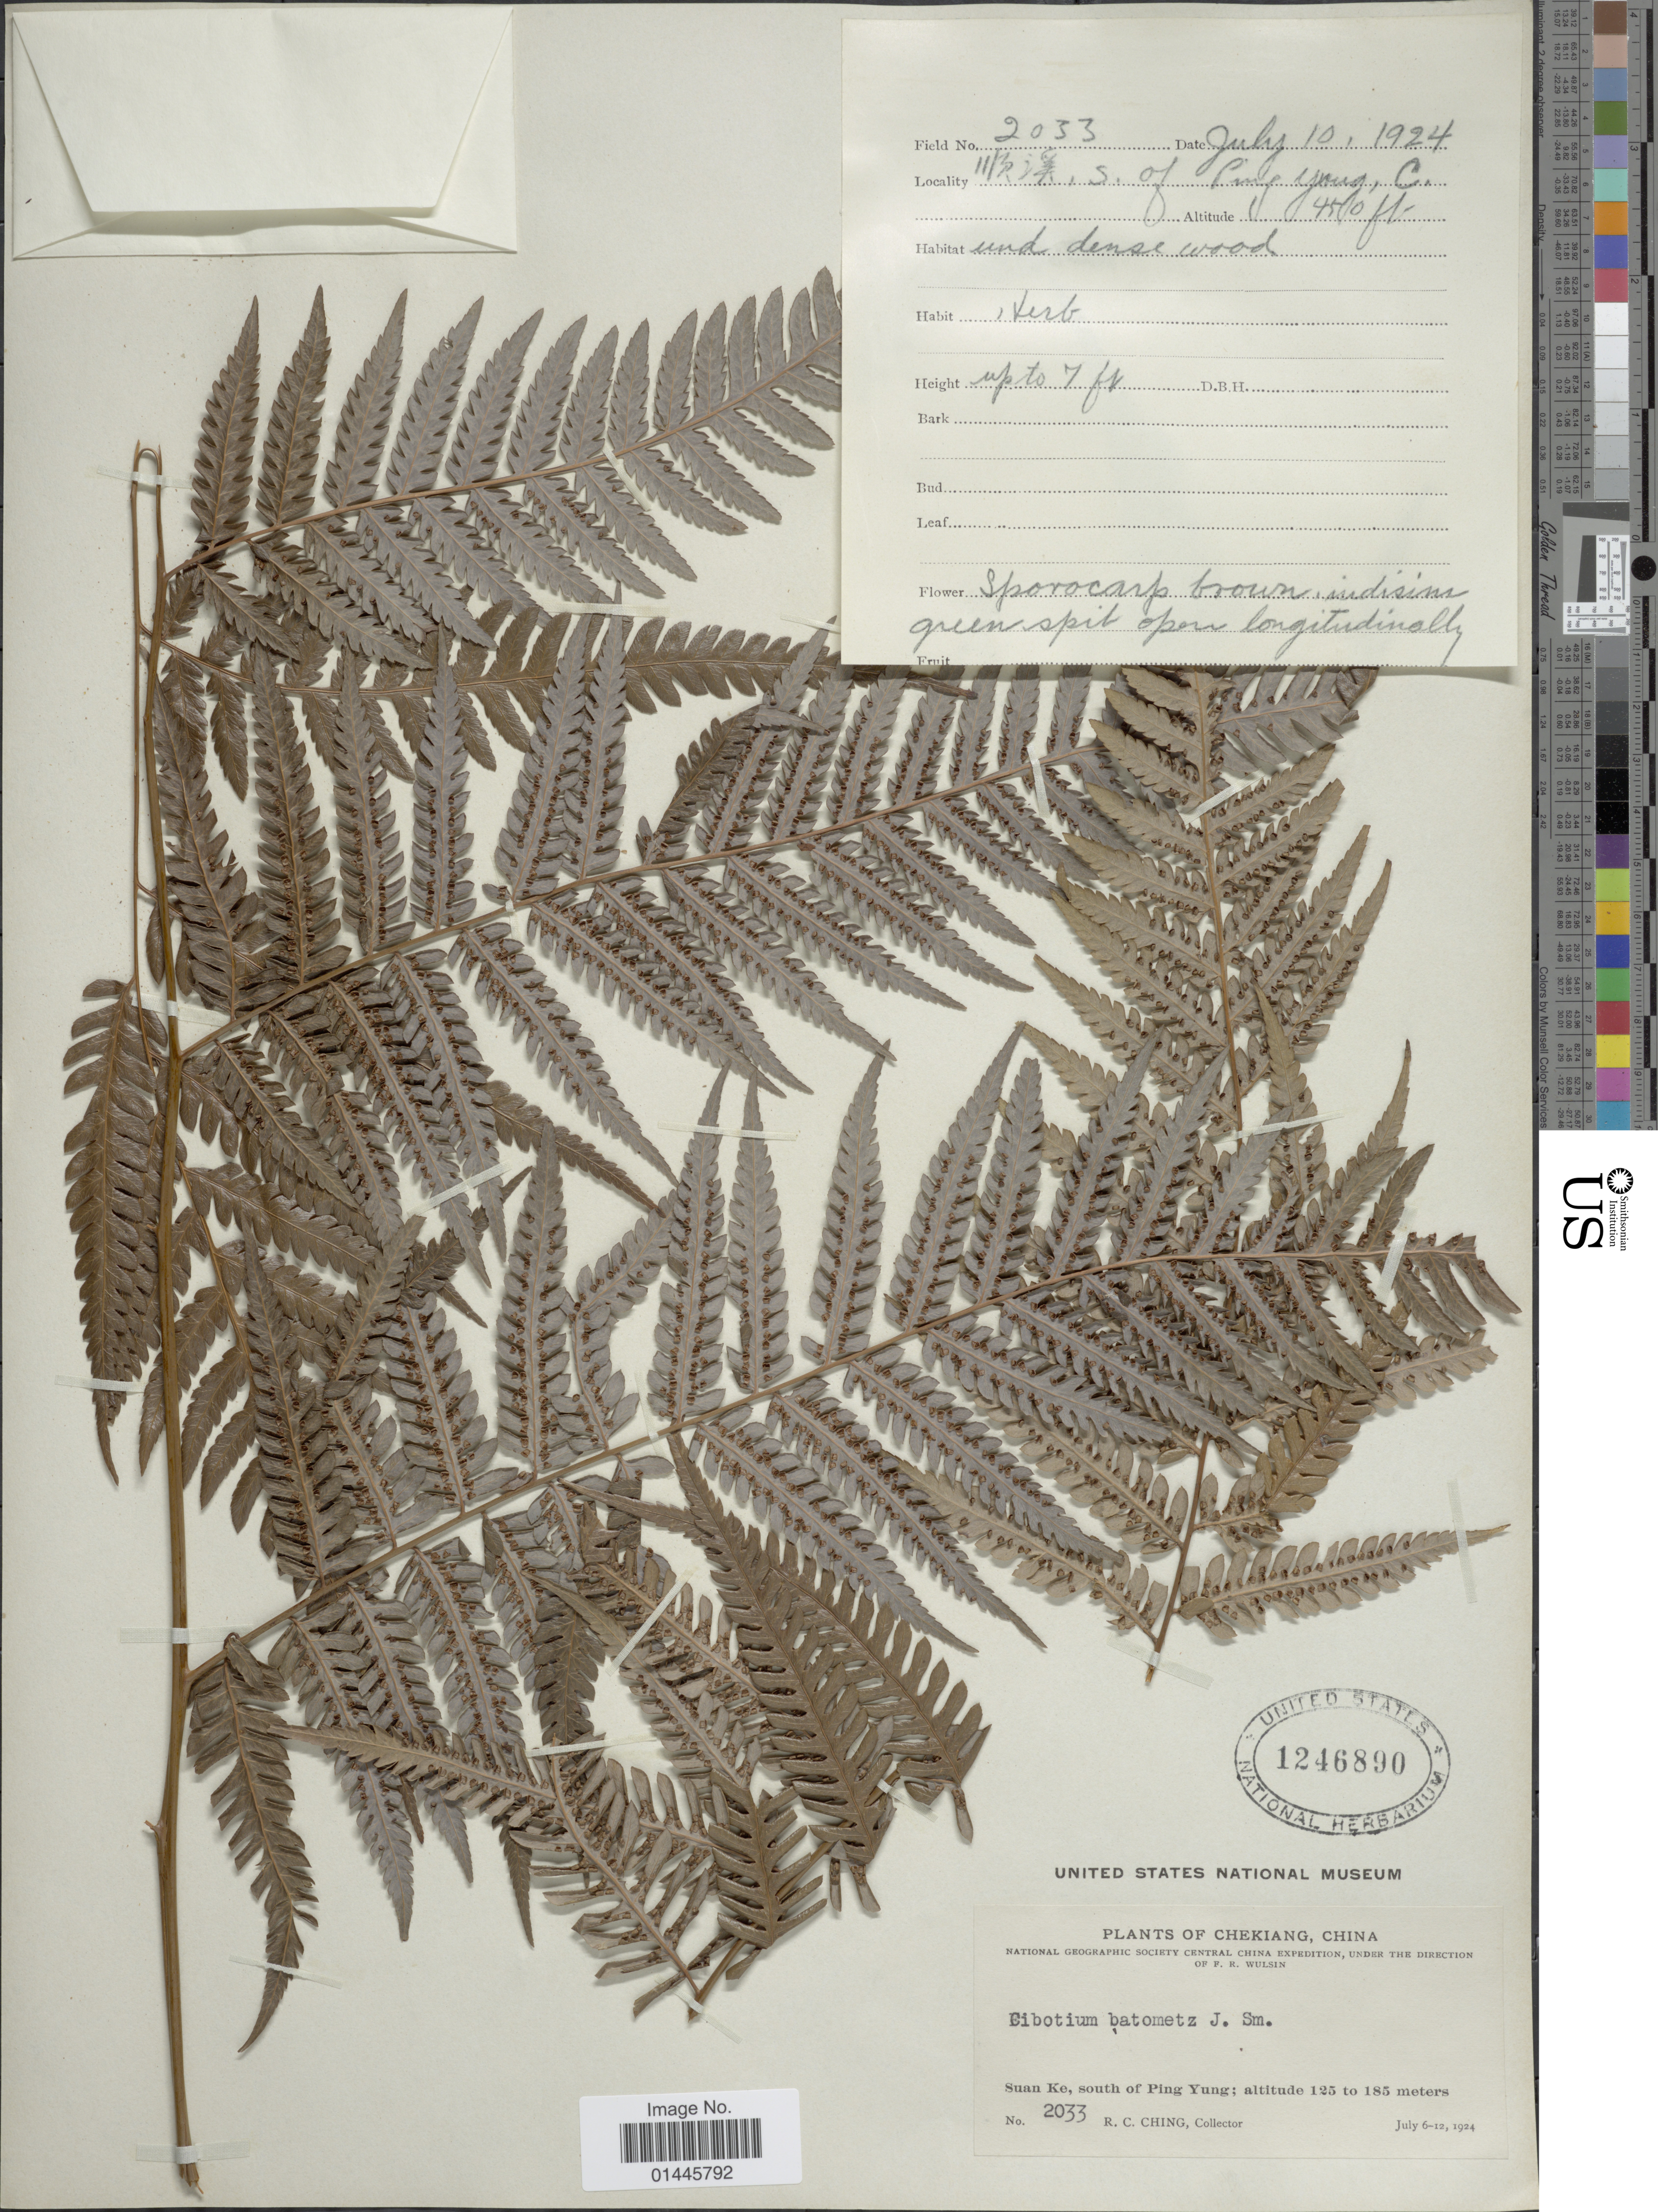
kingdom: Plantae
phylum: Tracheophyta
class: Polypodiopsida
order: Cyatheales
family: Cibotiaceae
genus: Cibotium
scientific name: Cibotium barometz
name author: (L.) J. Sm.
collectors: R. C. Ching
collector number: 2033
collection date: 1924-07-06/1924-07-12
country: China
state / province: Zhejiang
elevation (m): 125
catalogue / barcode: US 1246890